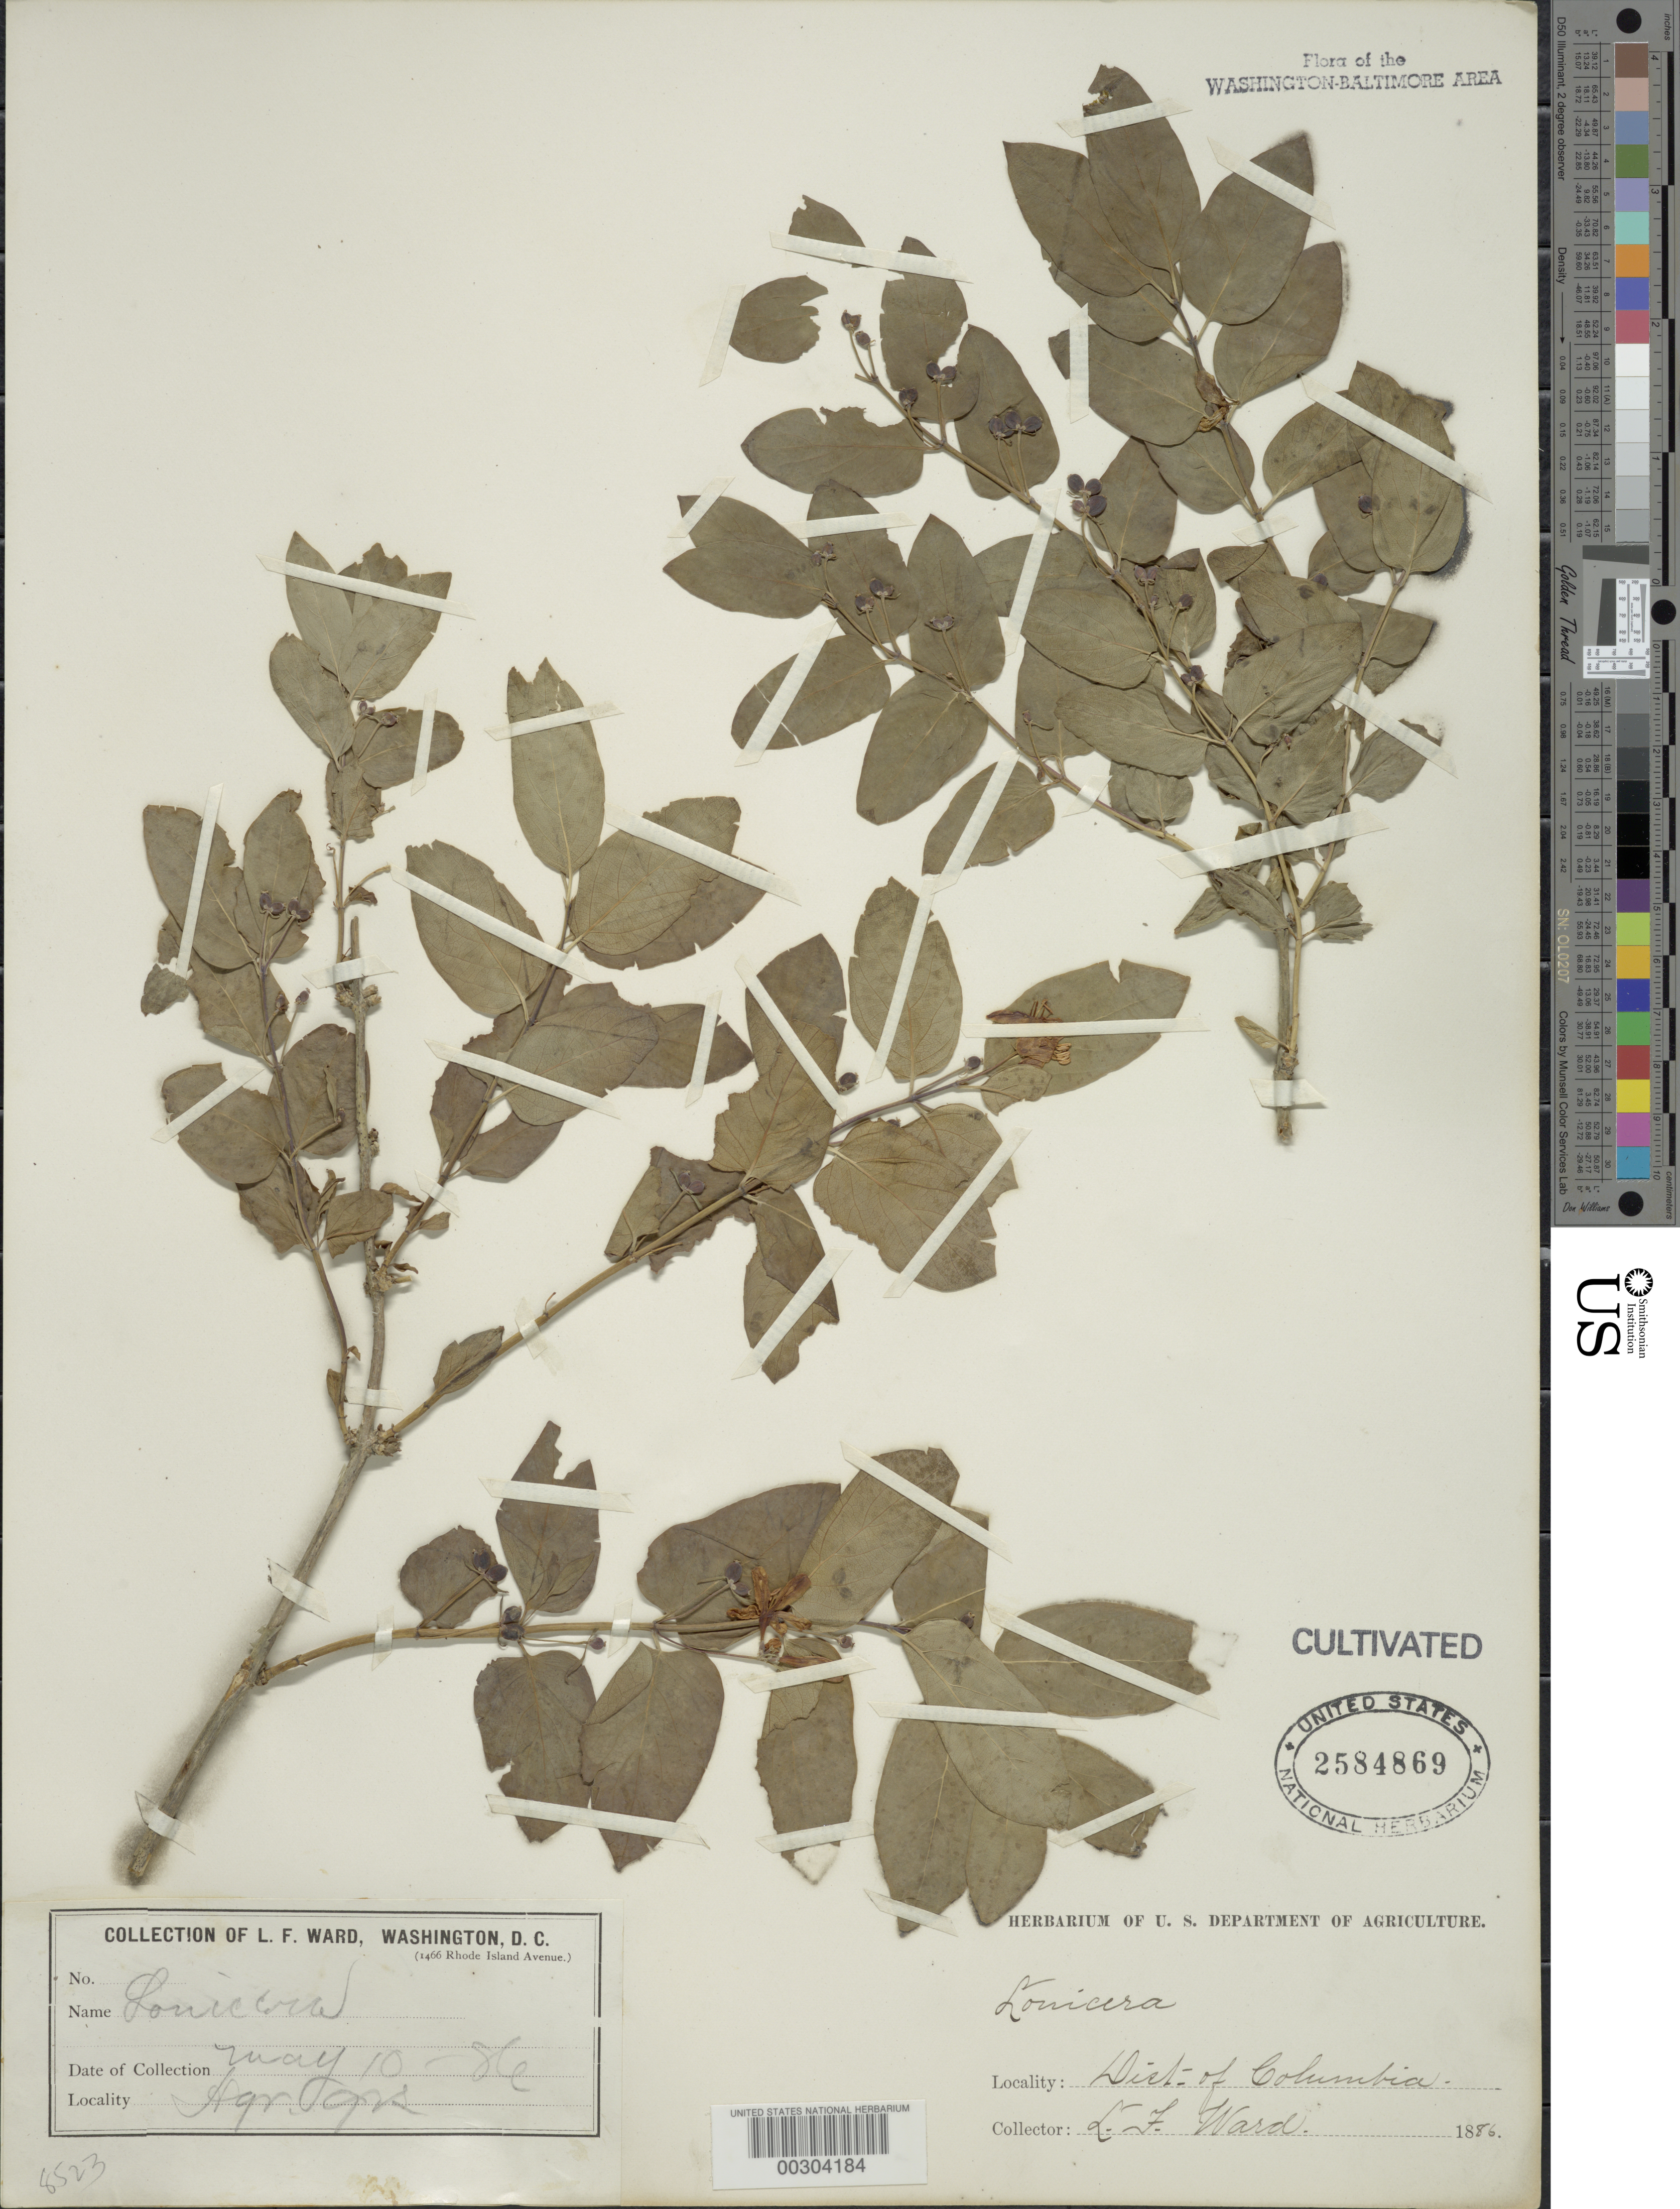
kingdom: Plantae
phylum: Tracheophyta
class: Magnoliopsida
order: Dipsacales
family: Caprifoliaceae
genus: Lonicera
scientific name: Lonicera sp.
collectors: L. F. Ward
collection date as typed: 10 May 1886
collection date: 1886-05-10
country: United States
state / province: District of Columbia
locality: Department of Agriculture grounds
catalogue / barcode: US 2584869